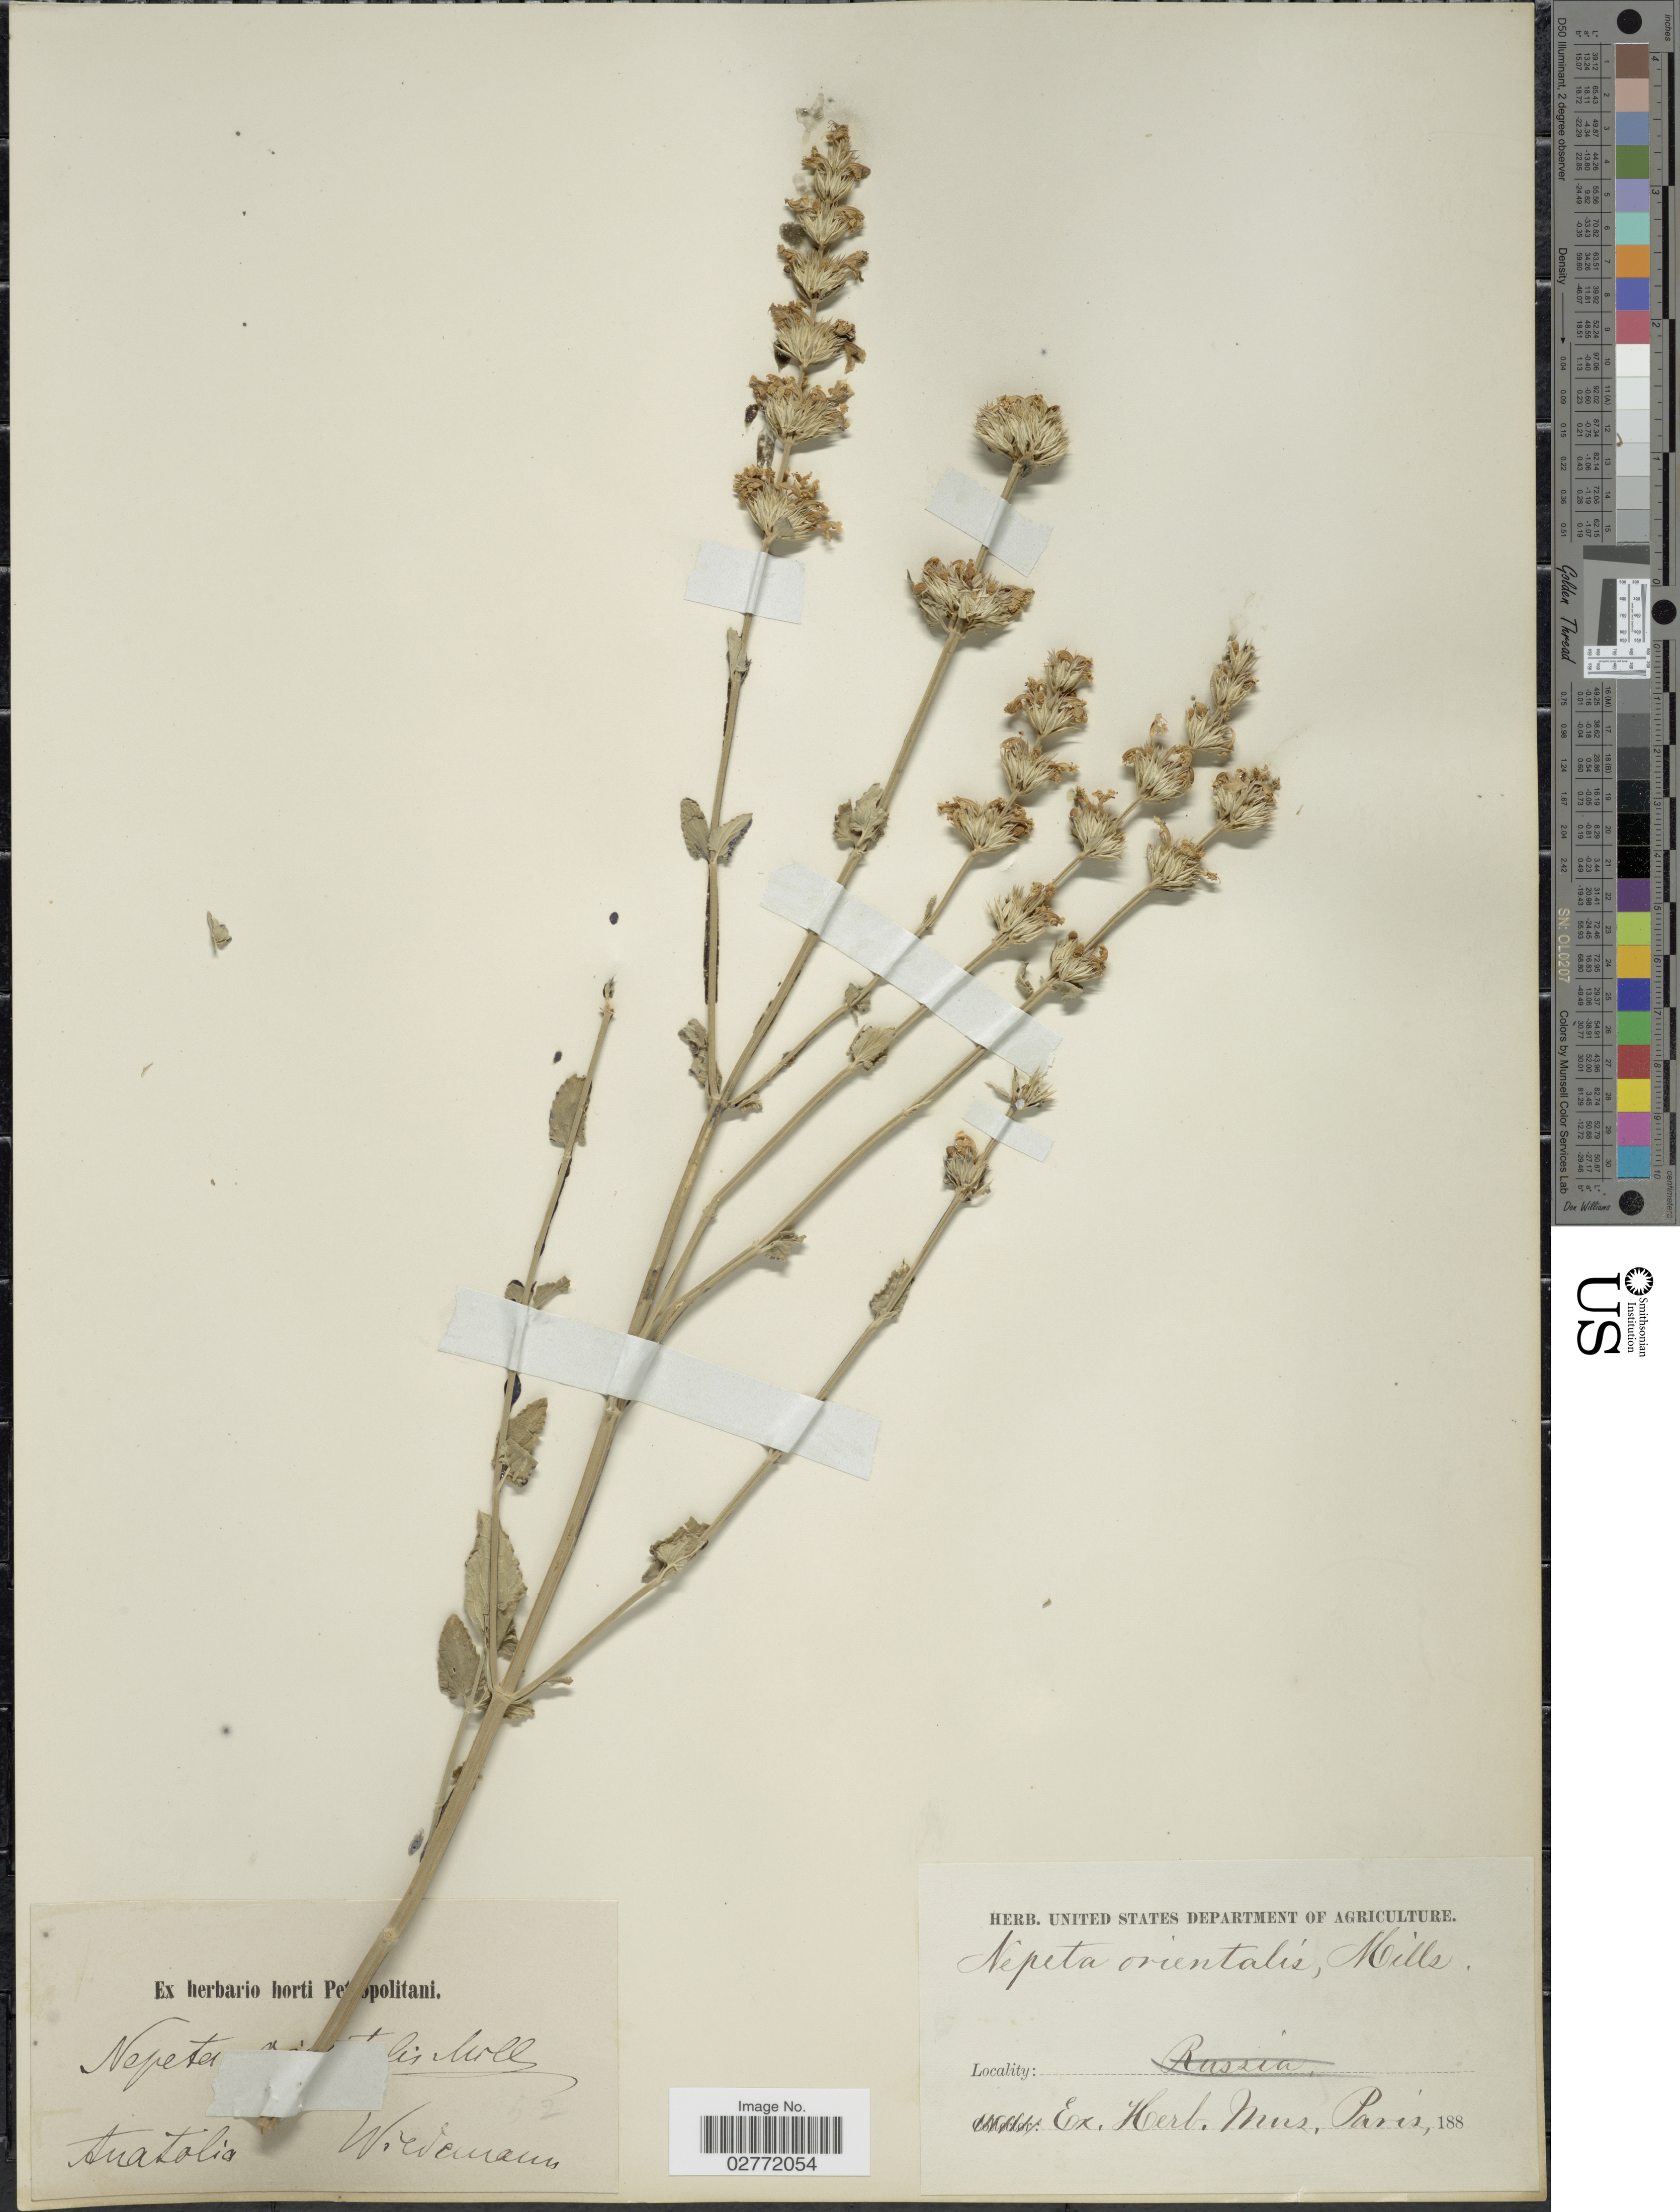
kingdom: Plantae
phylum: Tracheophyta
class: Magnoliopsida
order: Lamiales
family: Lamiaceae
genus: Nepeta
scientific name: Nepeta orientalis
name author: Mill.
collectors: Wiedemann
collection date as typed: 188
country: Turkey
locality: Anatolia.